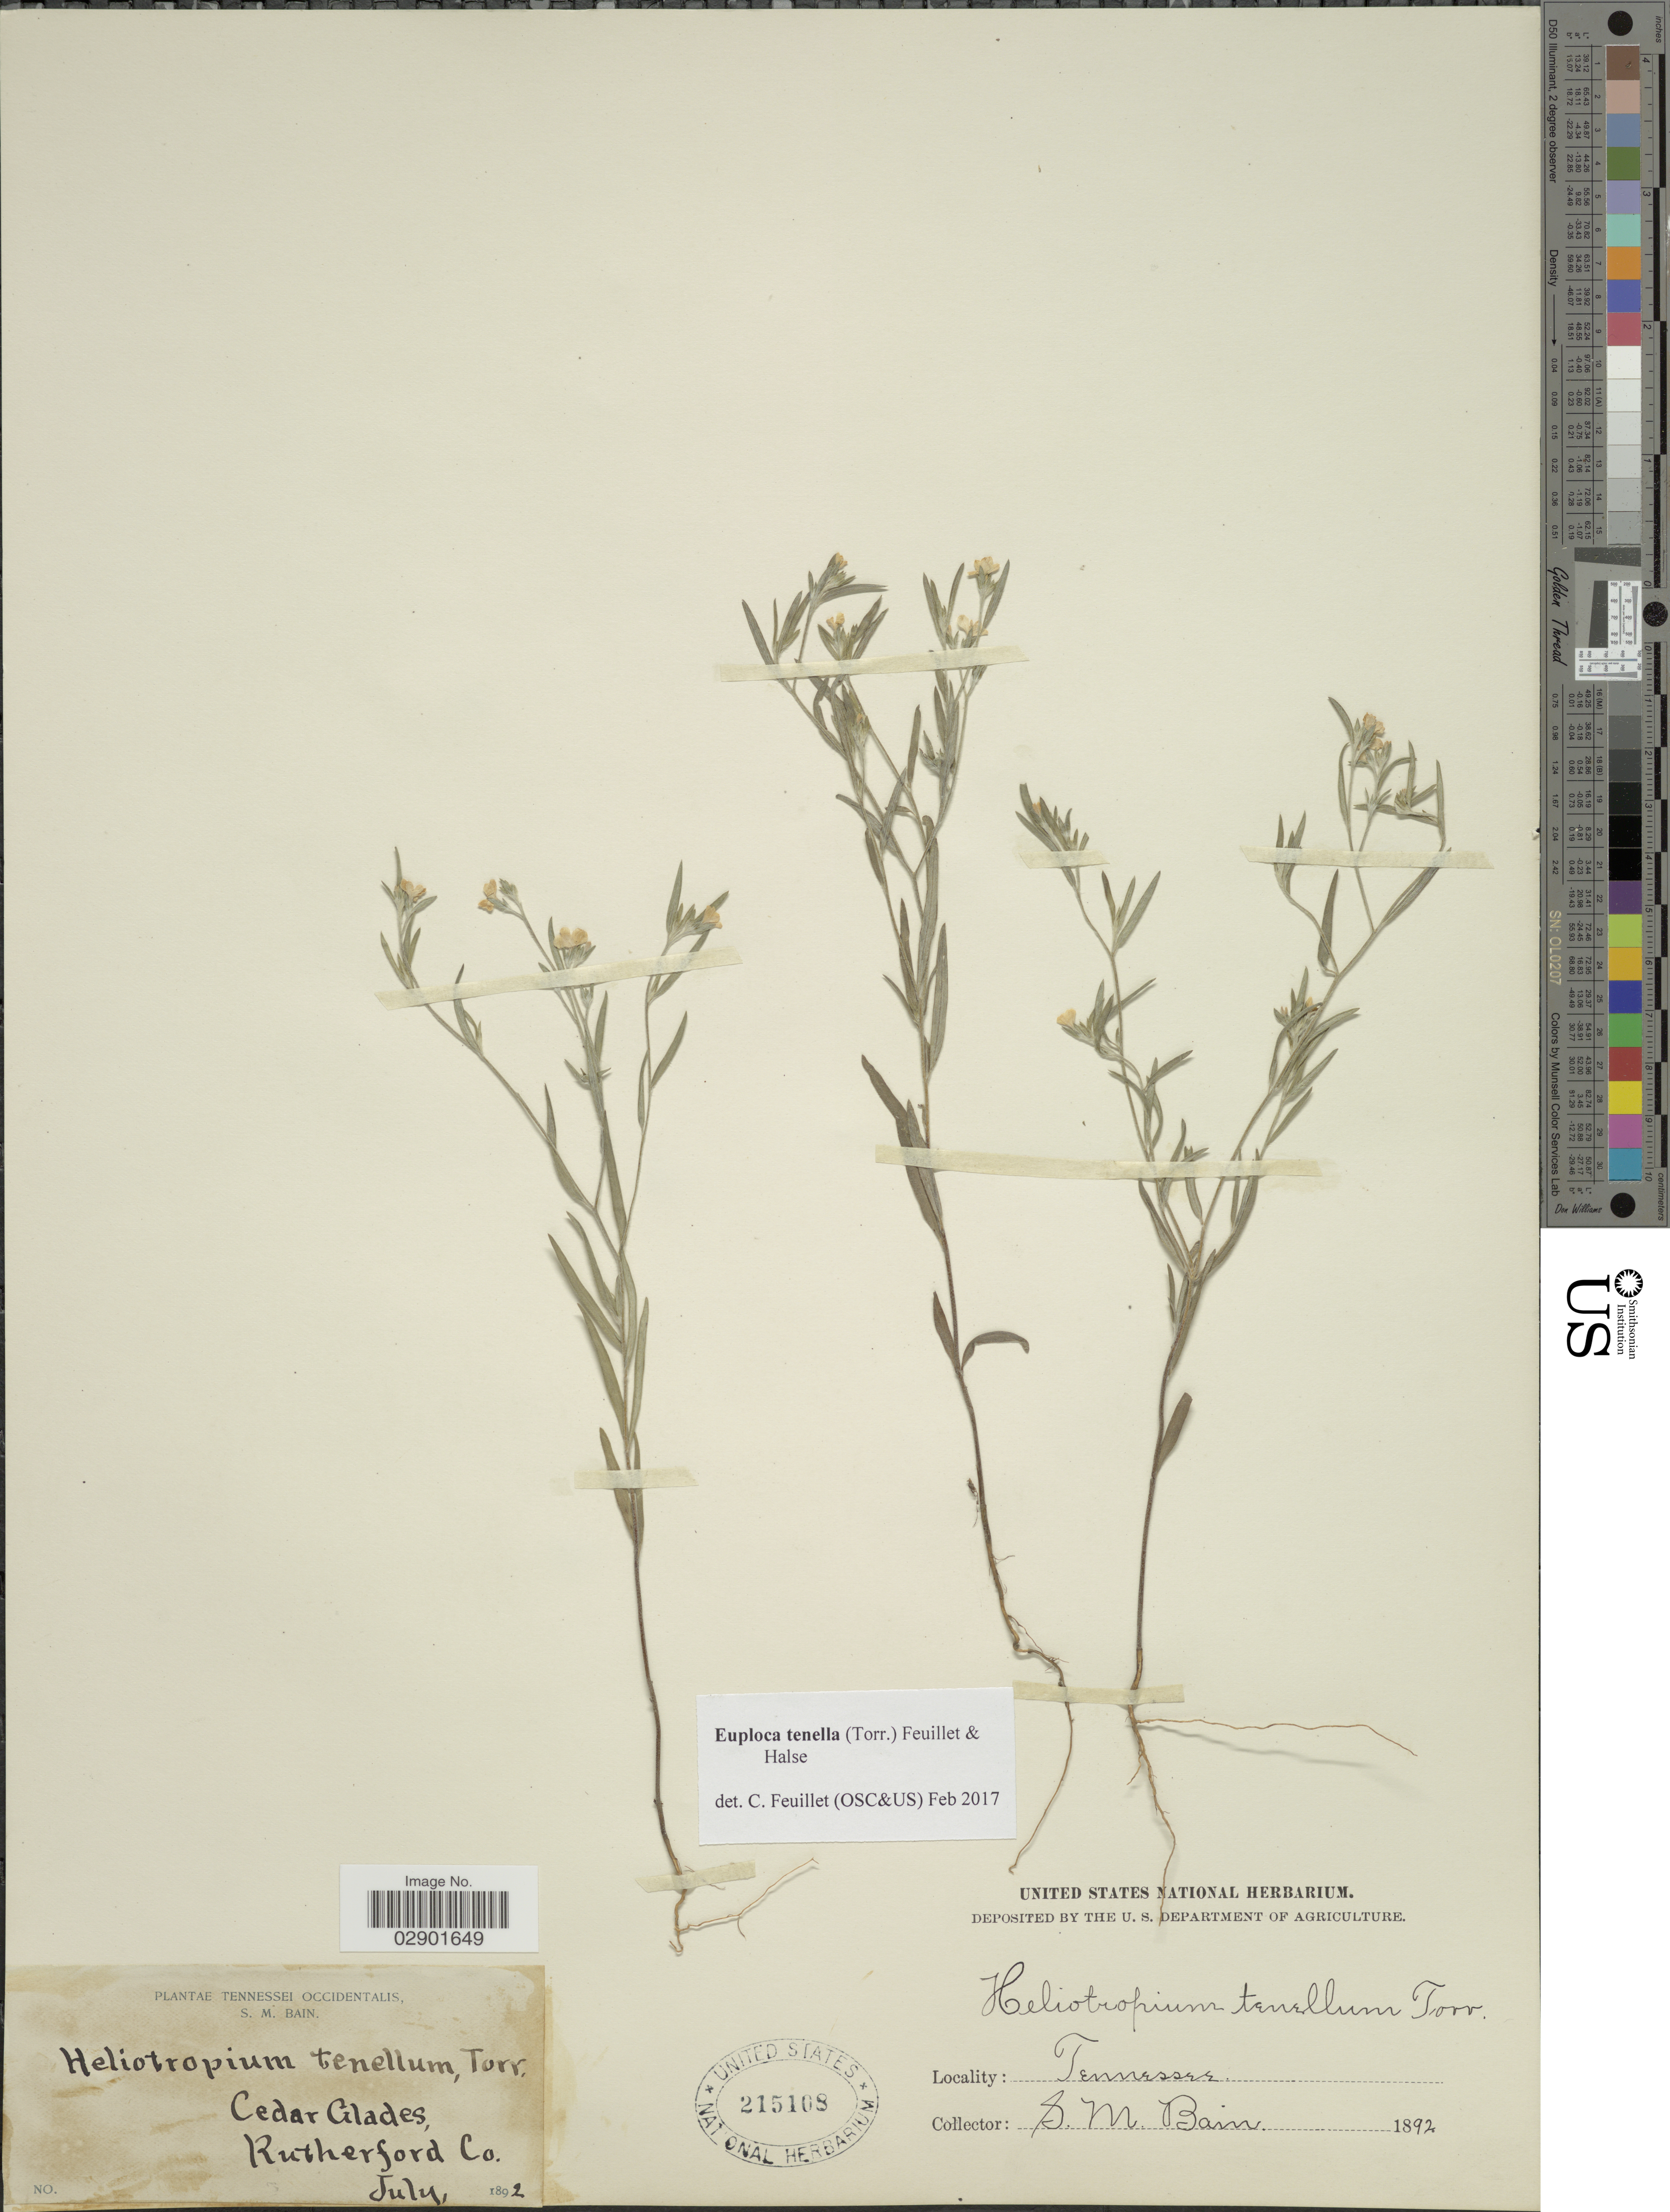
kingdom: Plantae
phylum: Tracheophyta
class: Magnoliopsida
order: Boraginales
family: Heliotropiaceae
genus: Euploca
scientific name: Euploca polyphylla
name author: (Lehm.) J.I.M. Melo & Semir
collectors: S. M. Bain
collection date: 1892-07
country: United States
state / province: Tennessee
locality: Cedar Glades. Rutherford Co.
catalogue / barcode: US 215108